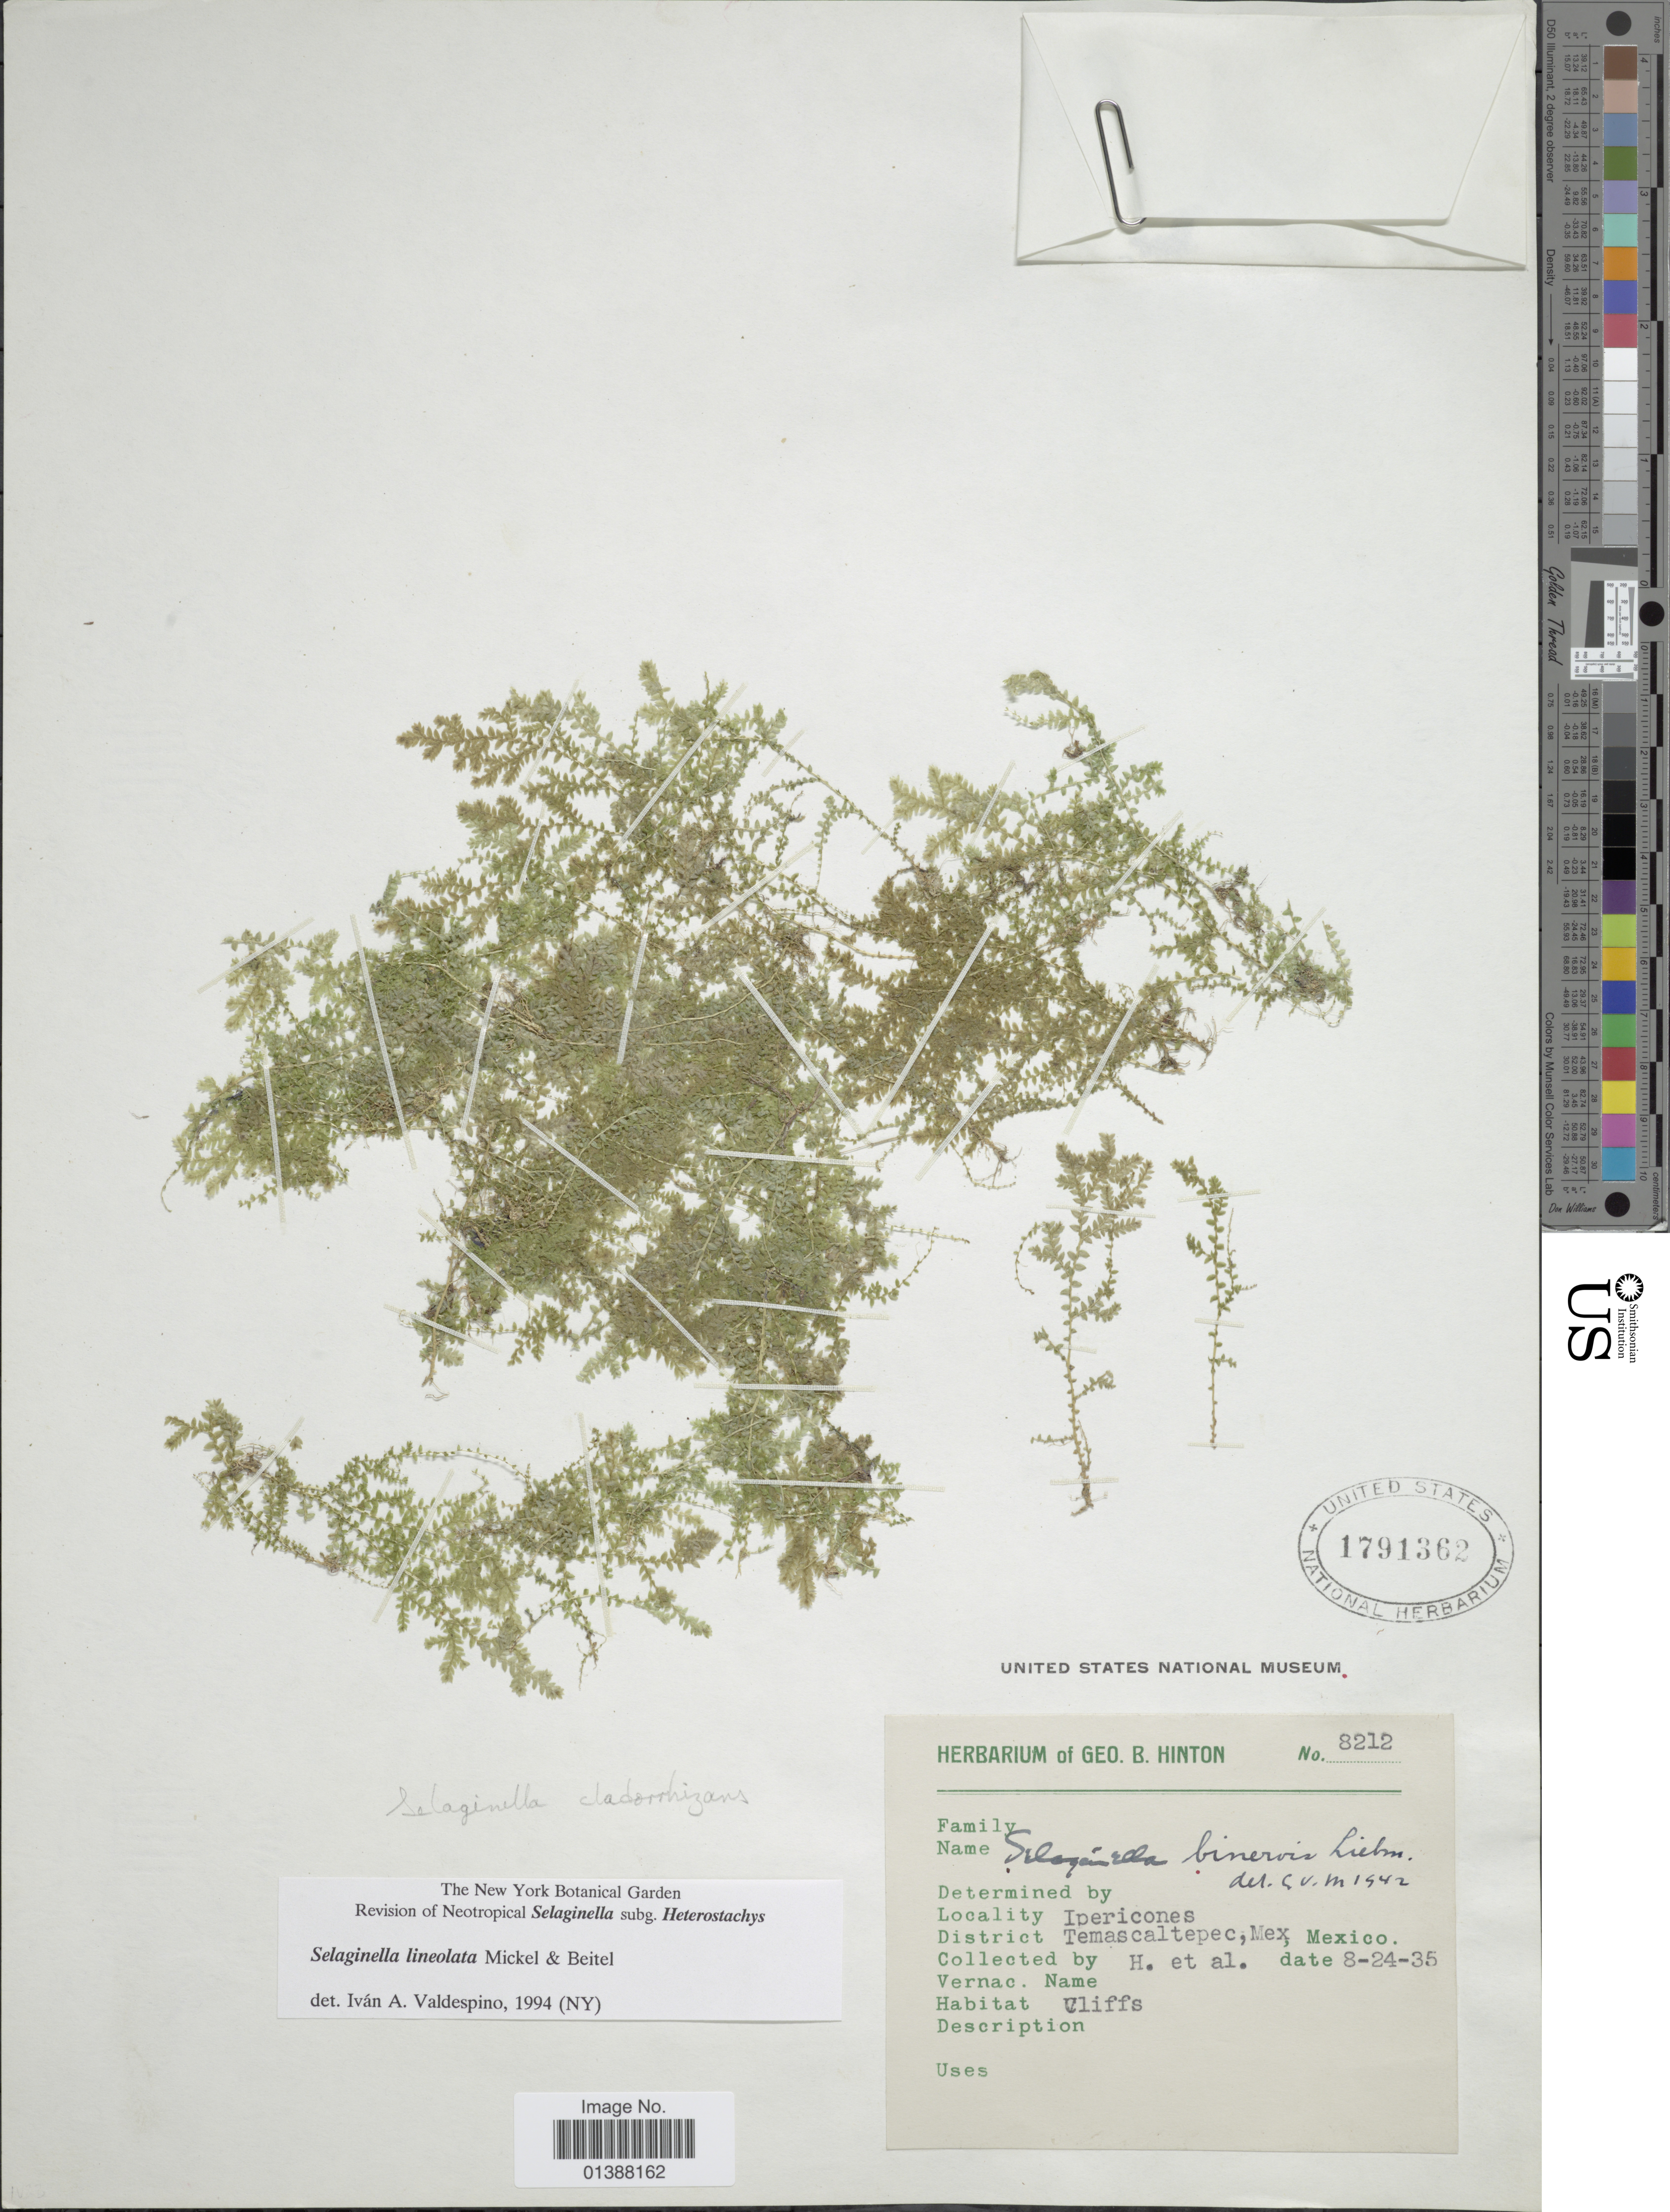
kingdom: Plantae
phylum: Tracheophyta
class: Lycopodiopsida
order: Selaginellales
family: Selaginellaceae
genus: Selaginella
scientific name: Selaginella lineolata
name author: Mickel & Beitel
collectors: G. B. Hinton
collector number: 8212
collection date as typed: Transcribed d/m/y: 24/8/35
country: Mexico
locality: Ipericones, District Temascaltepec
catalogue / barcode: US 1791362